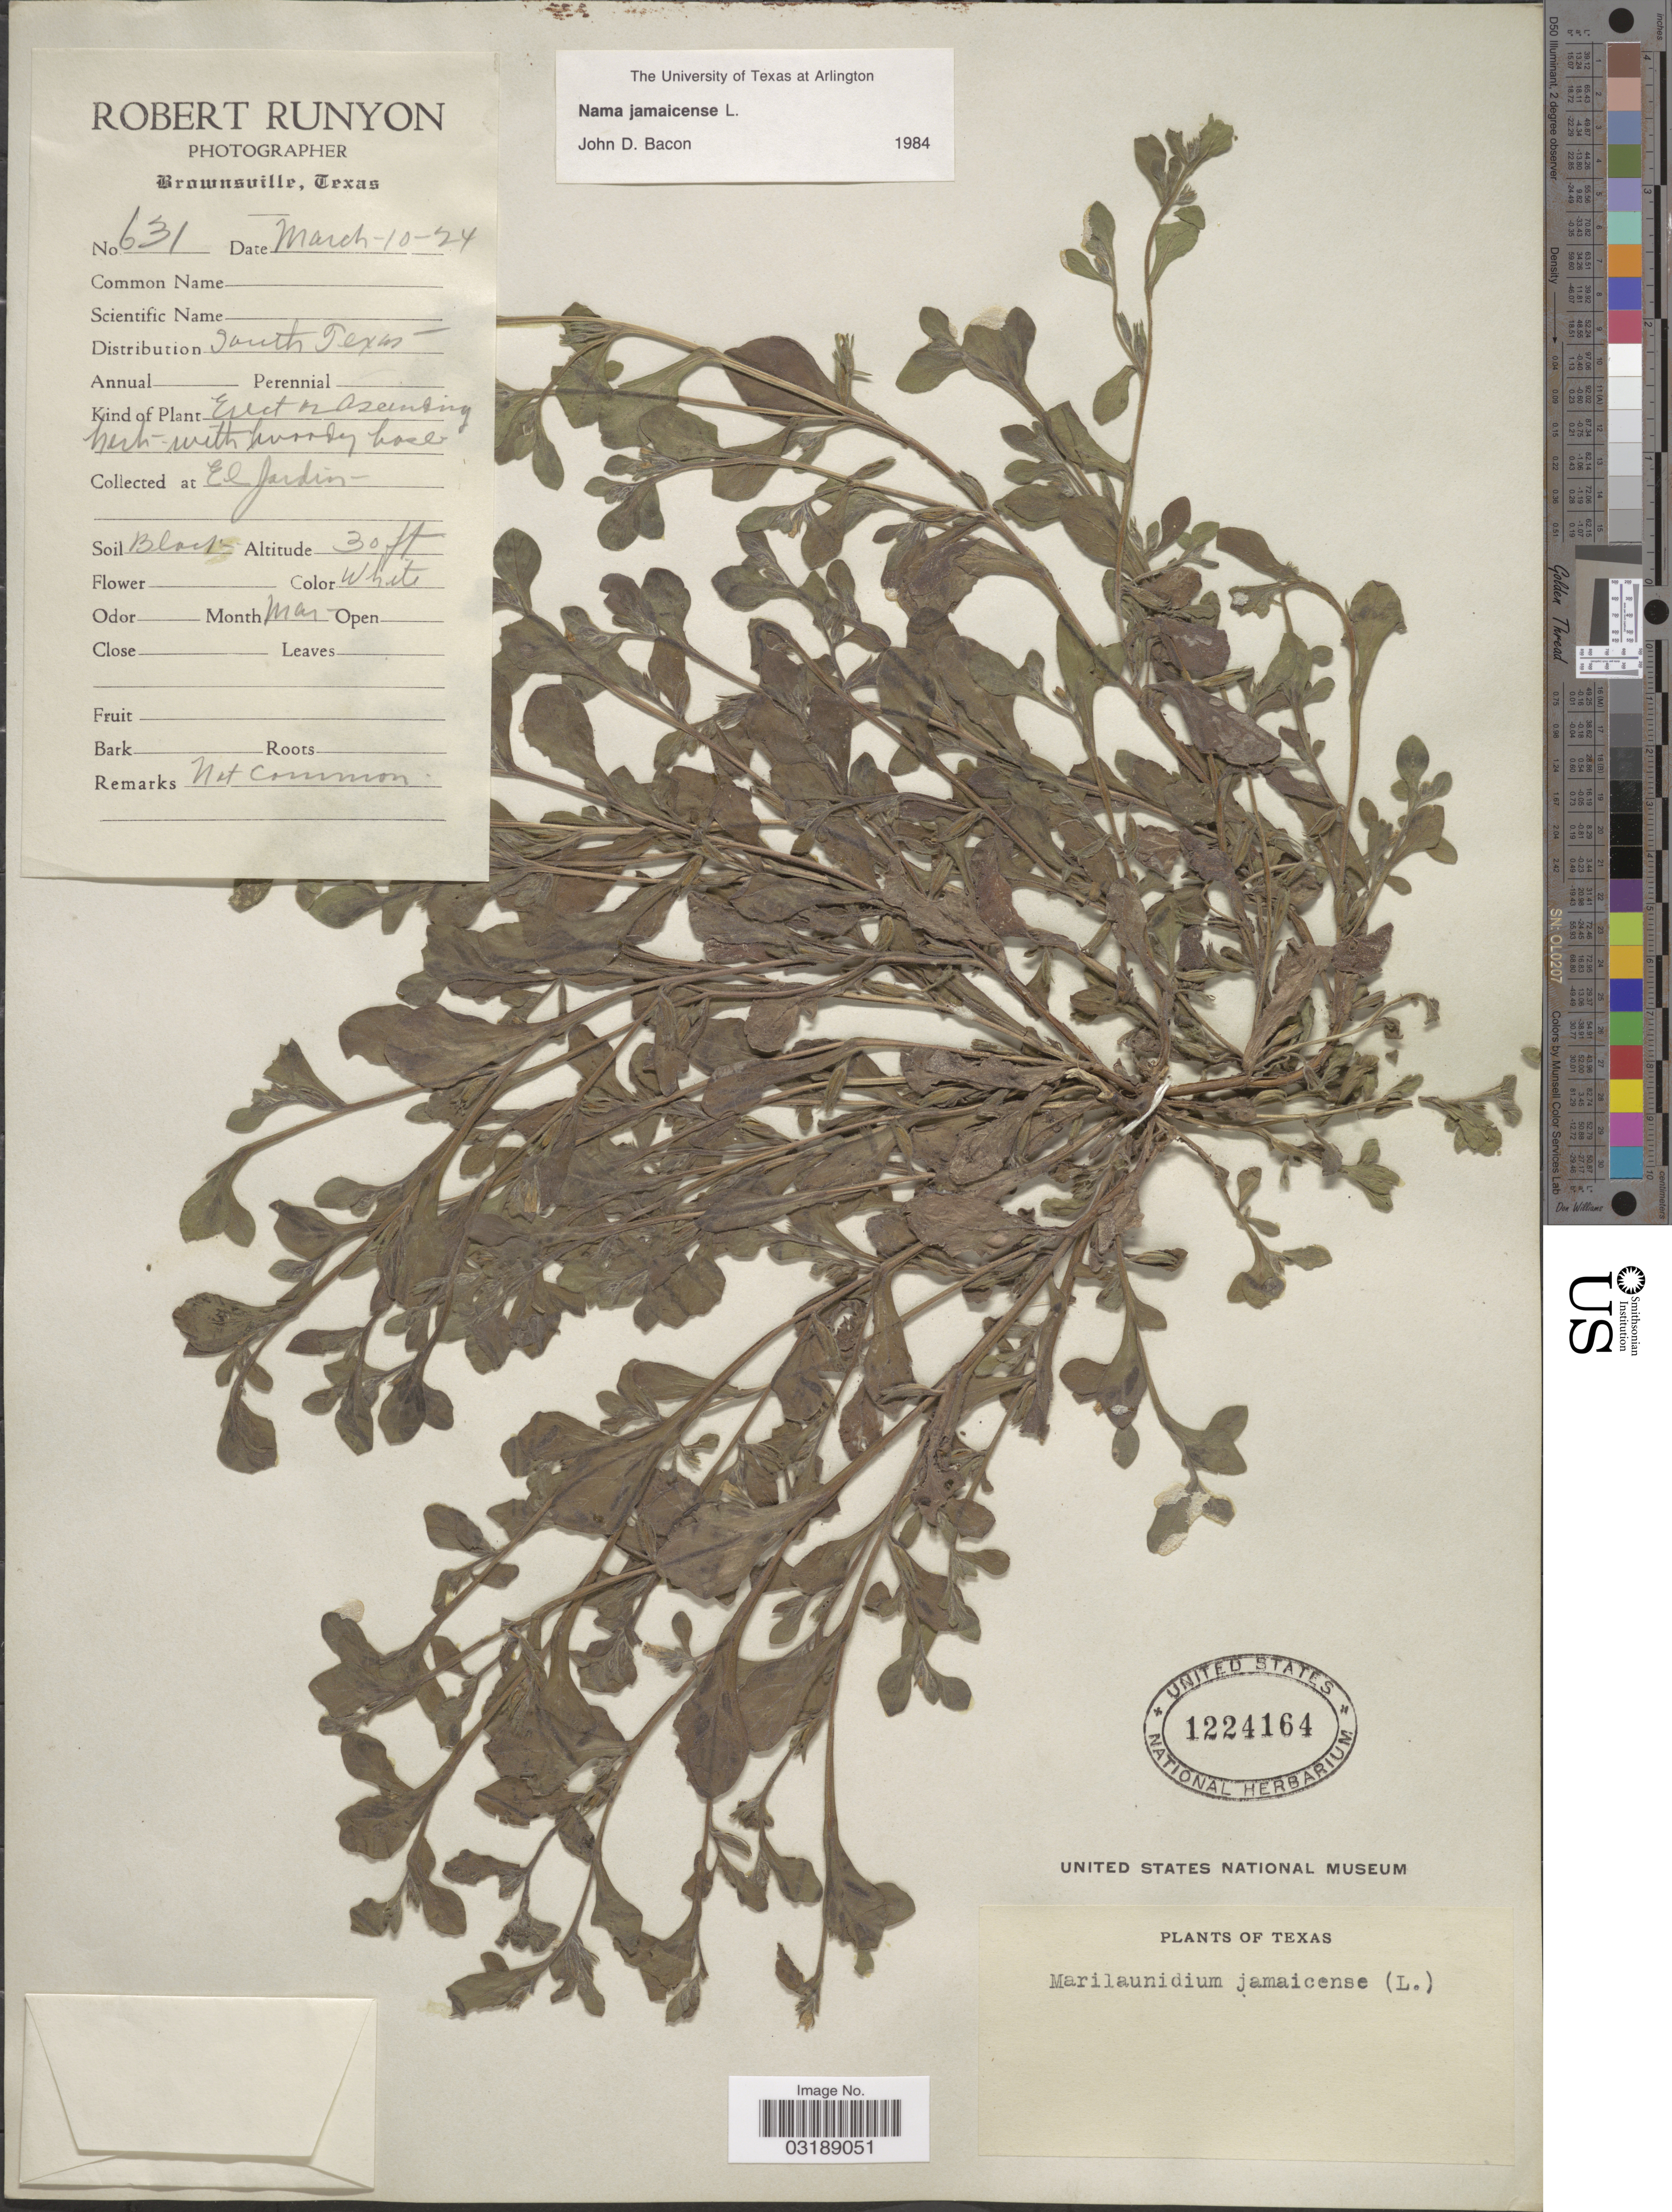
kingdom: Plantae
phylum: Tracheophyta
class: Magnoliopsida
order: Boraginales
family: Namaceae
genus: Nama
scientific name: Nama jamaicensis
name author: L.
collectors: R. Runyon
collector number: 631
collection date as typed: Transcribed d/m/y: 10/3/24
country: United States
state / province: Texas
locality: El Jardin.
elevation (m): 9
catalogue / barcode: US 1224164